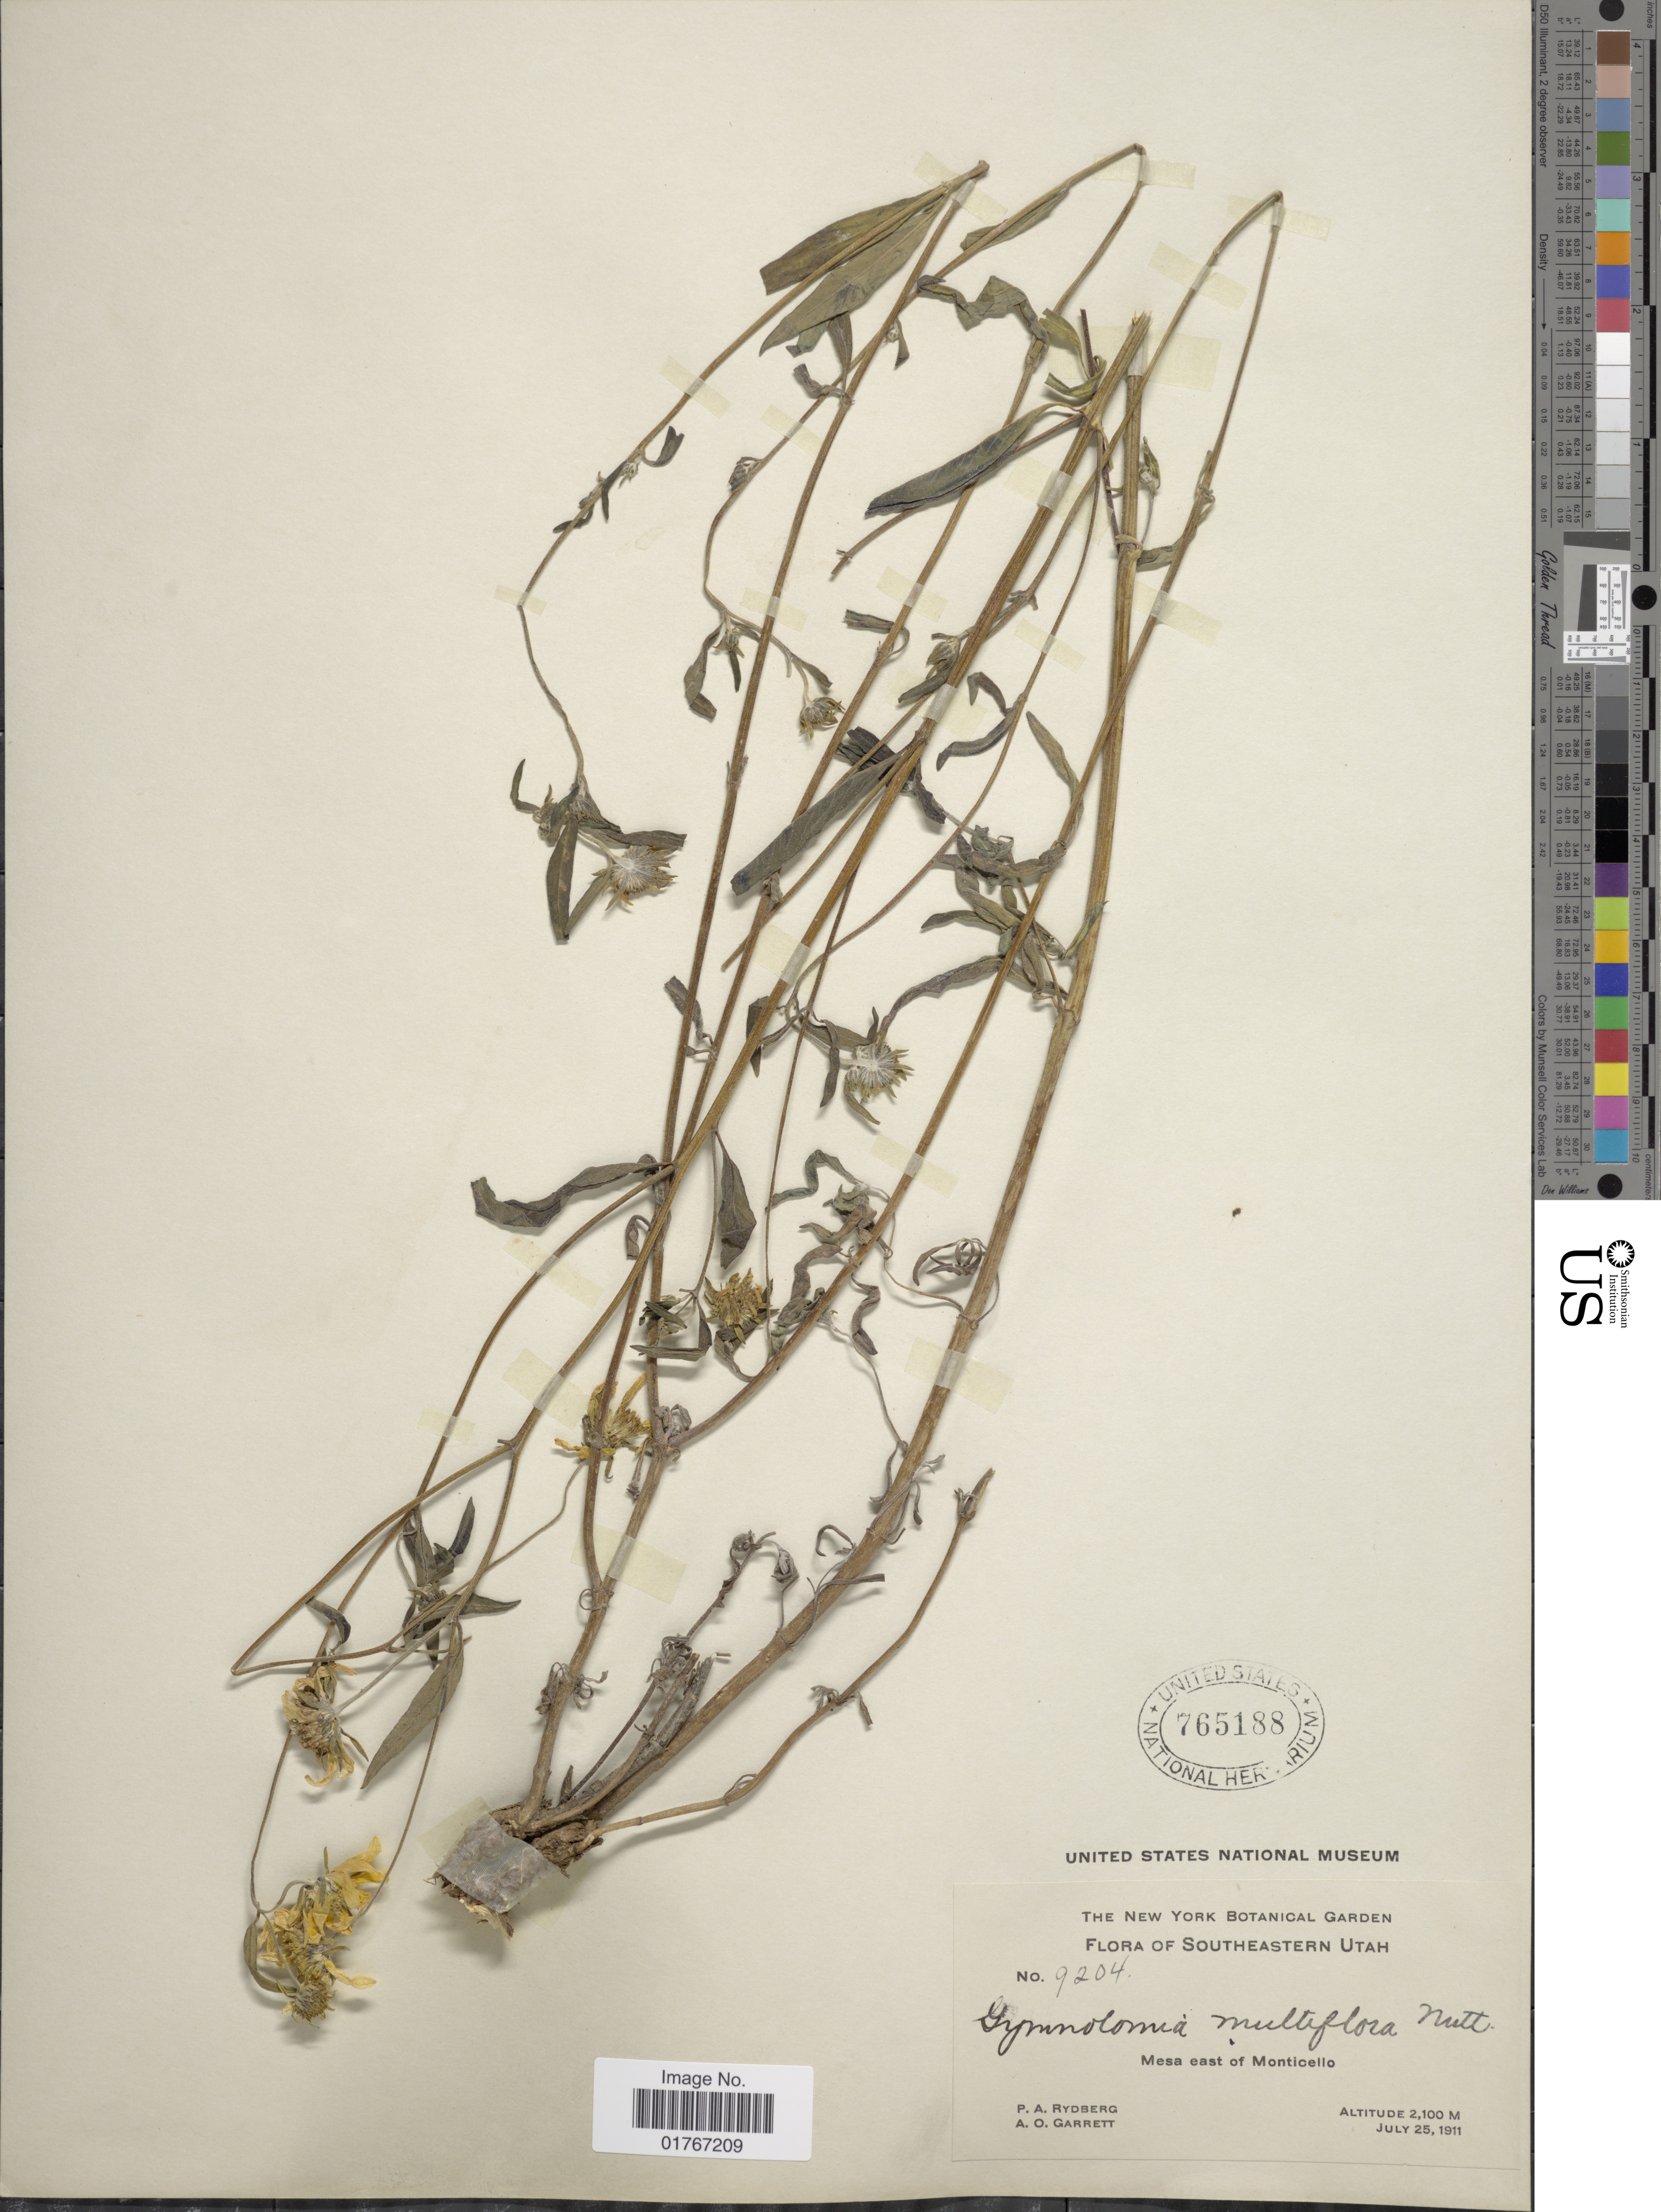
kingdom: Plantae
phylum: Tracheophyta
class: Magnoliopsida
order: Asterales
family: Asteraceae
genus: Heliomeris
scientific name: Heliomeris multiflora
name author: Nutt.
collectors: P. A. Rydberg & A. O. Garrett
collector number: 9204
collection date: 1911-07-25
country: United States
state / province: Utah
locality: Southern Utah, Mesa east of Monticello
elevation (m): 2100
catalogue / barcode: US 765188